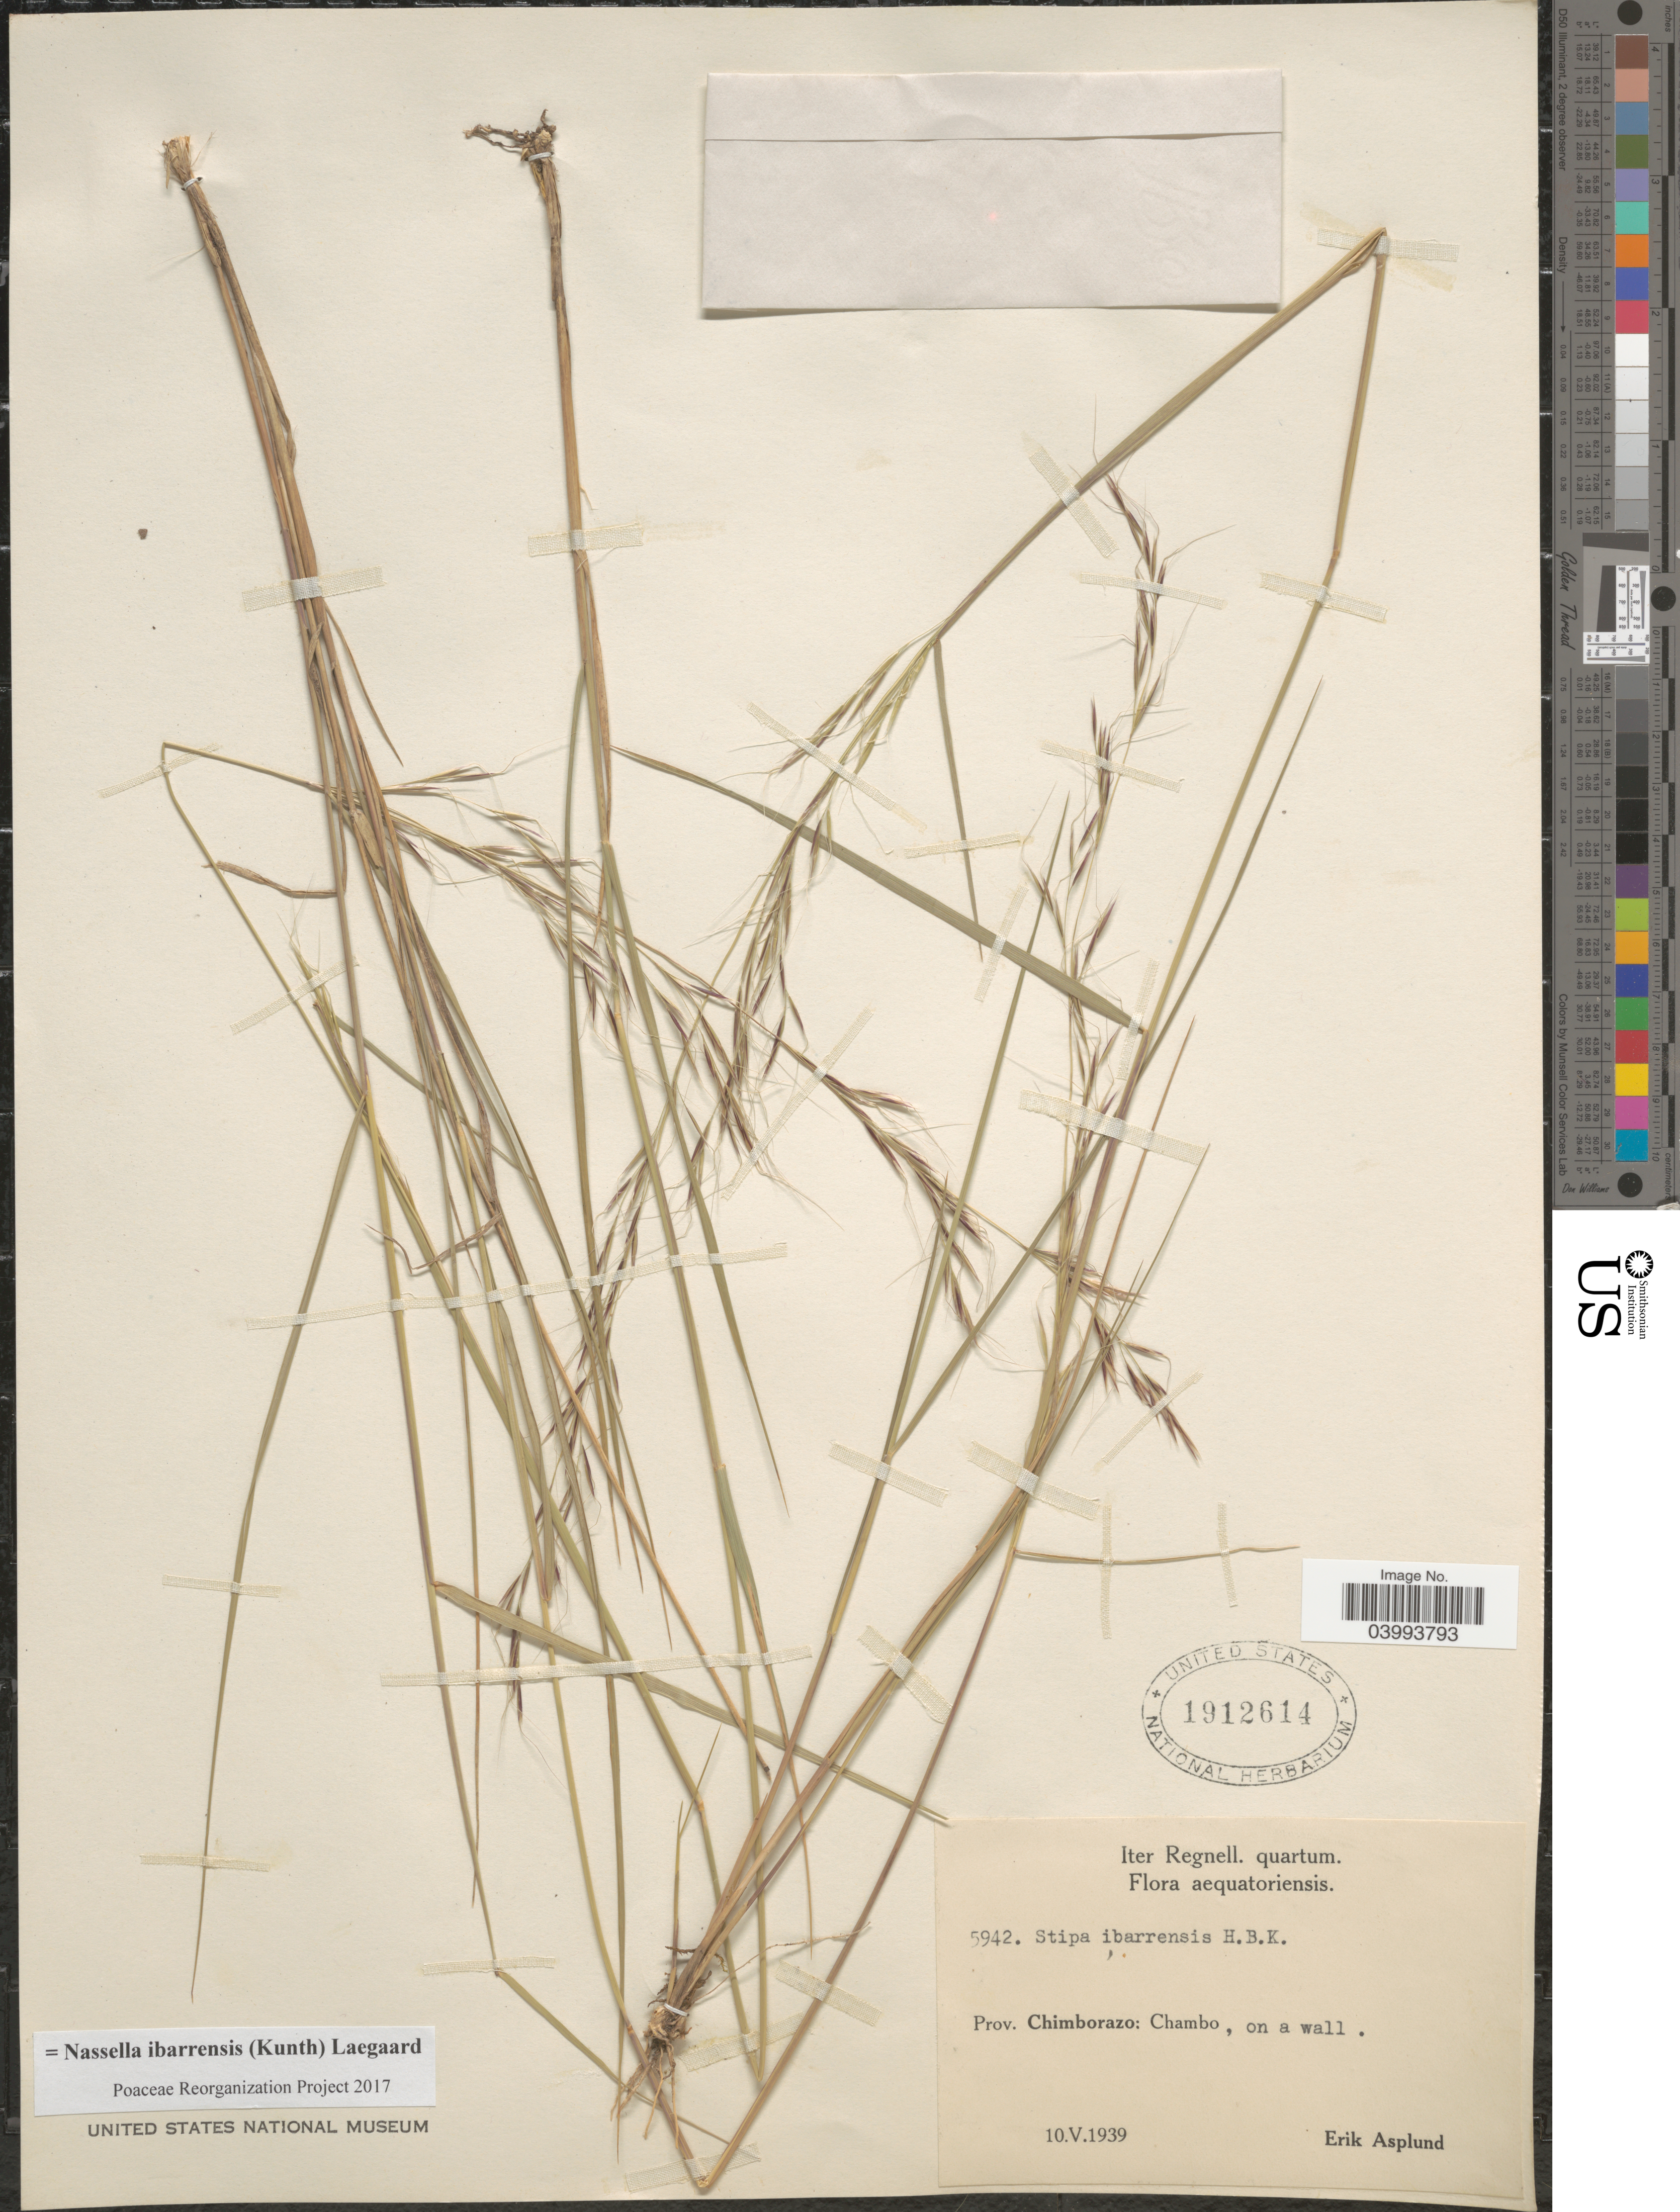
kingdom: Plantae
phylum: Tracheophyta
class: Liliopsida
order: Poales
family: Poaceae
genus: Nassella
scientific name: Nassella ibarrensis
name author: (Kunth) Lægaard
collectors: E. Asplund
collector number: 5942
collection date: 1939-05-10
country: Ecuador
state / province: Chimborazo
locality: Aequatoriensis. Chambo.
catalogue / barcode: US 1912614